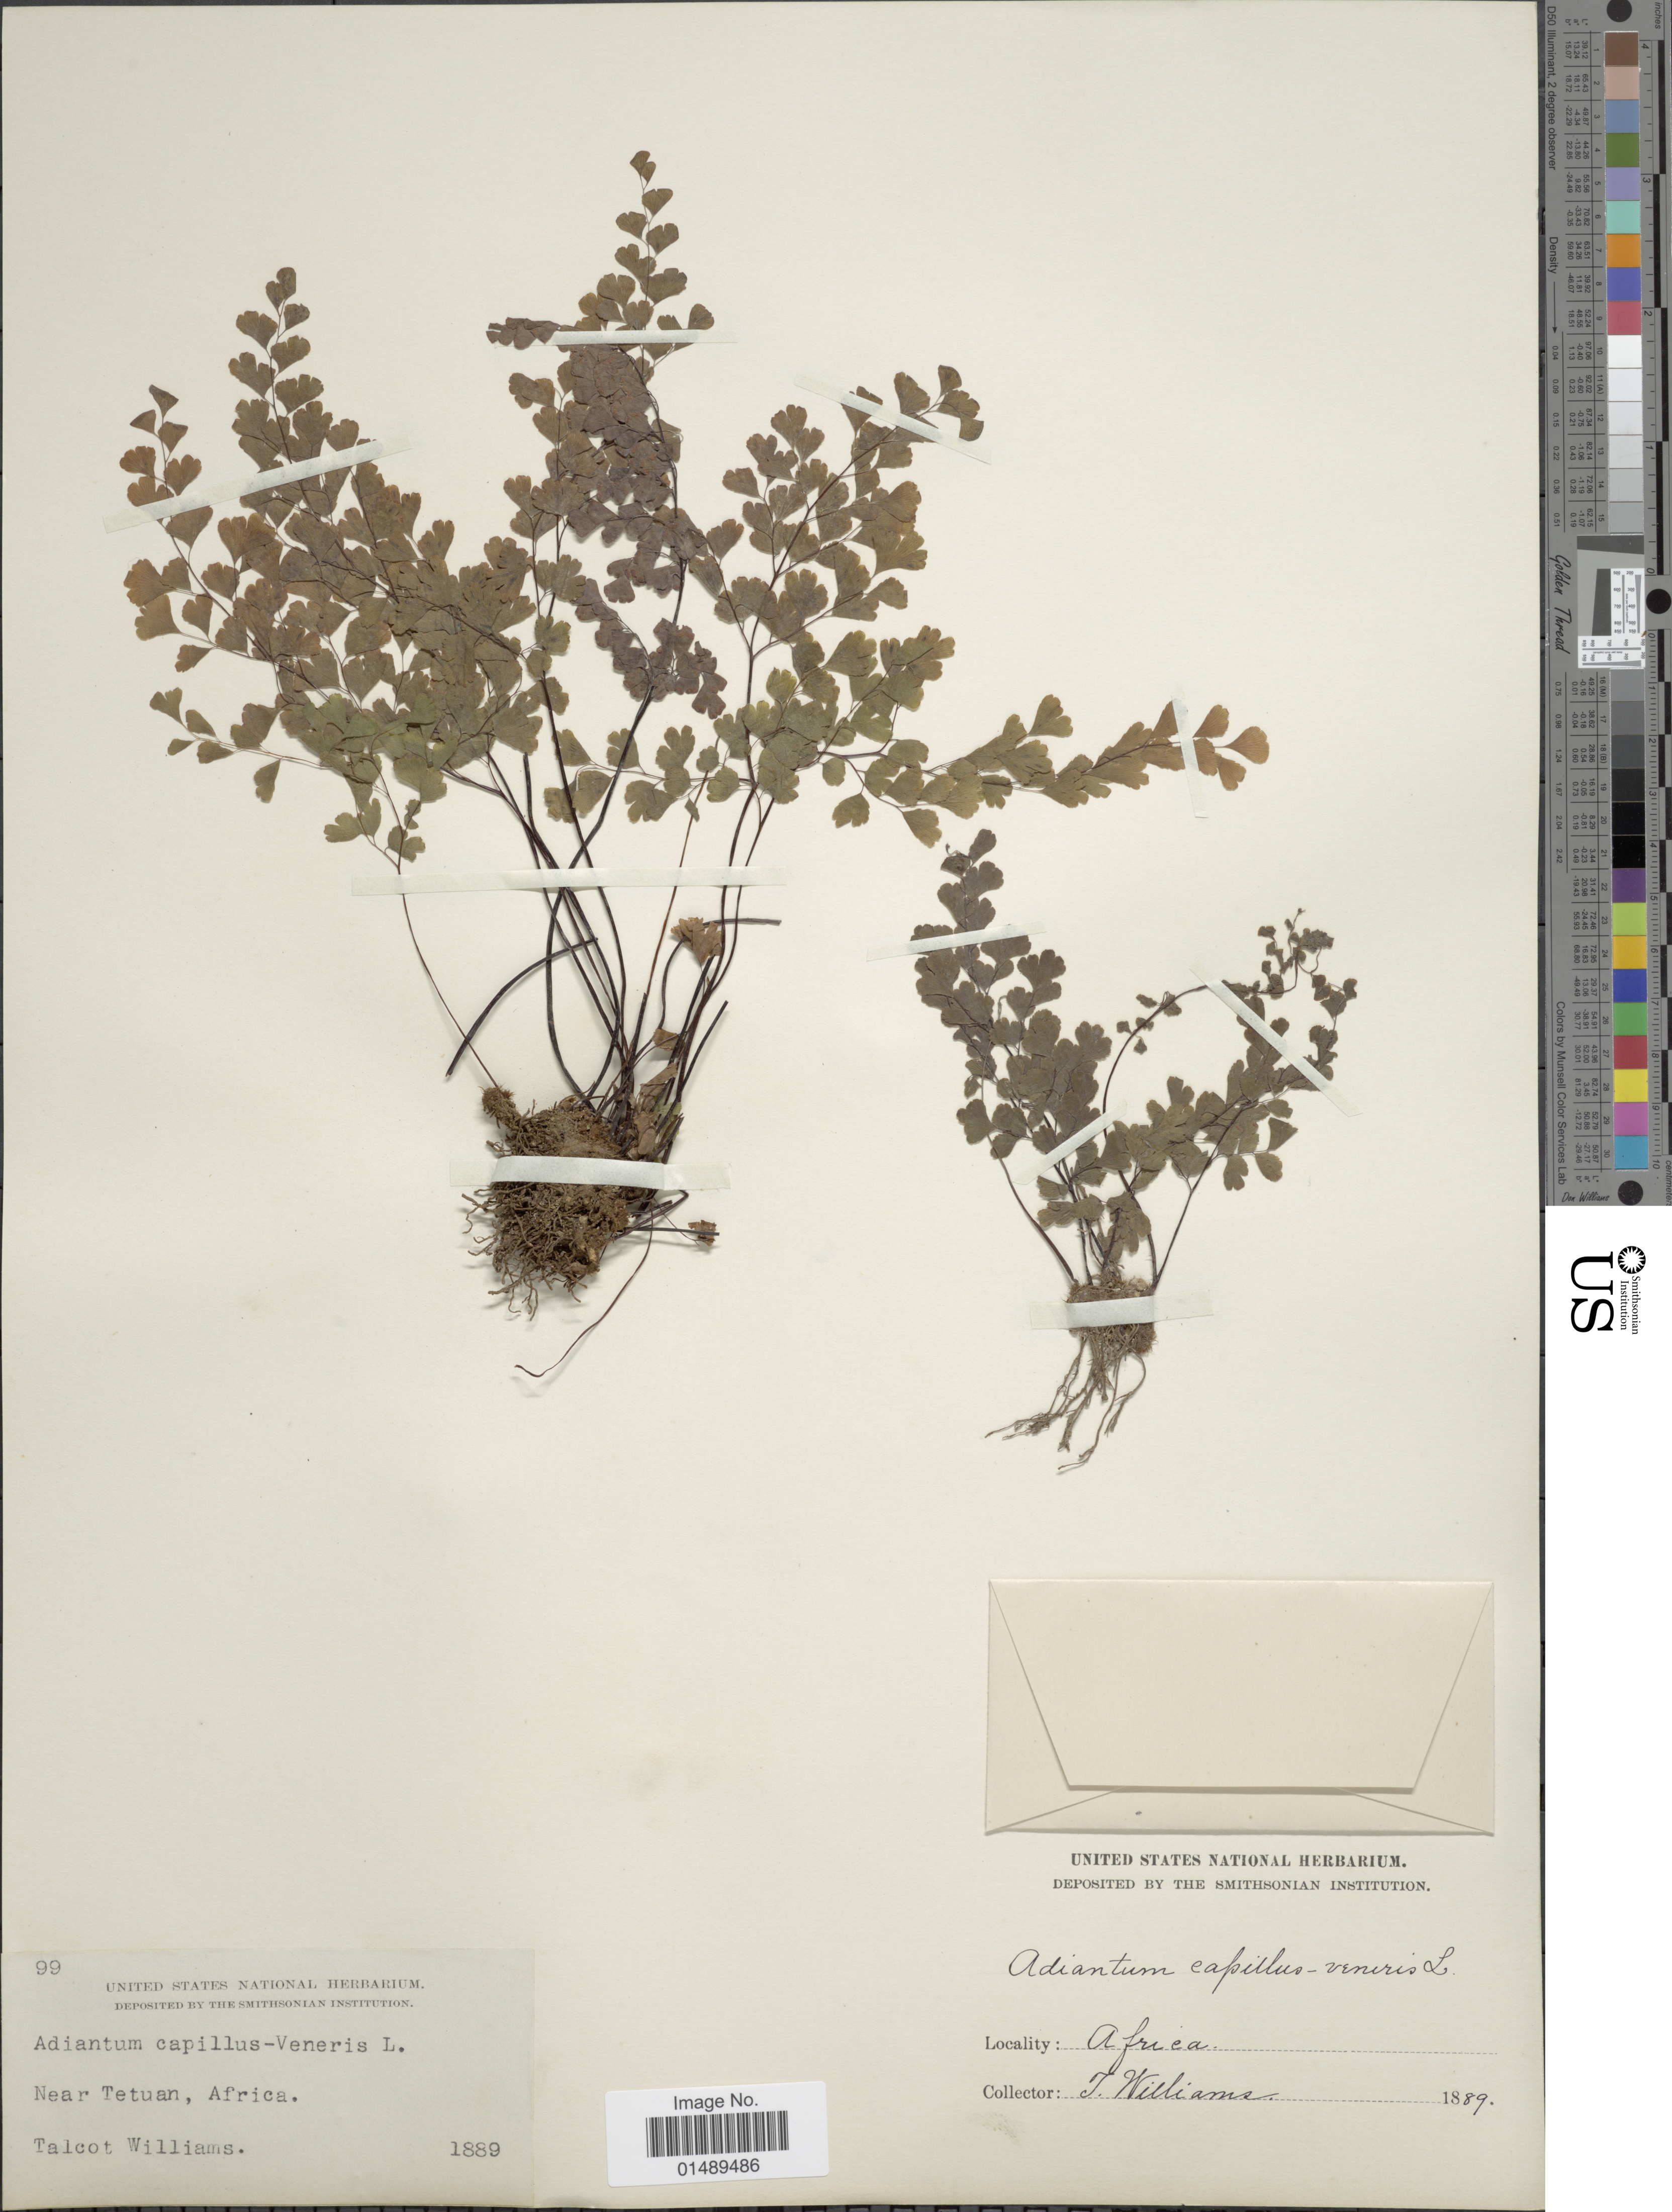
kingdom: Plantae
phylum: Tracheophyta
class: Polypodiopsida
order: Polypodiales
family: Pteridaceae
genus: Adiantum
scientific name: Adiantum capillus-veneris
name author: L.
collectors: T. Williams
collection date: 1889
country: Morocco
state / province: Tanger-Tétouan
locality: Near Tetuan, Africa